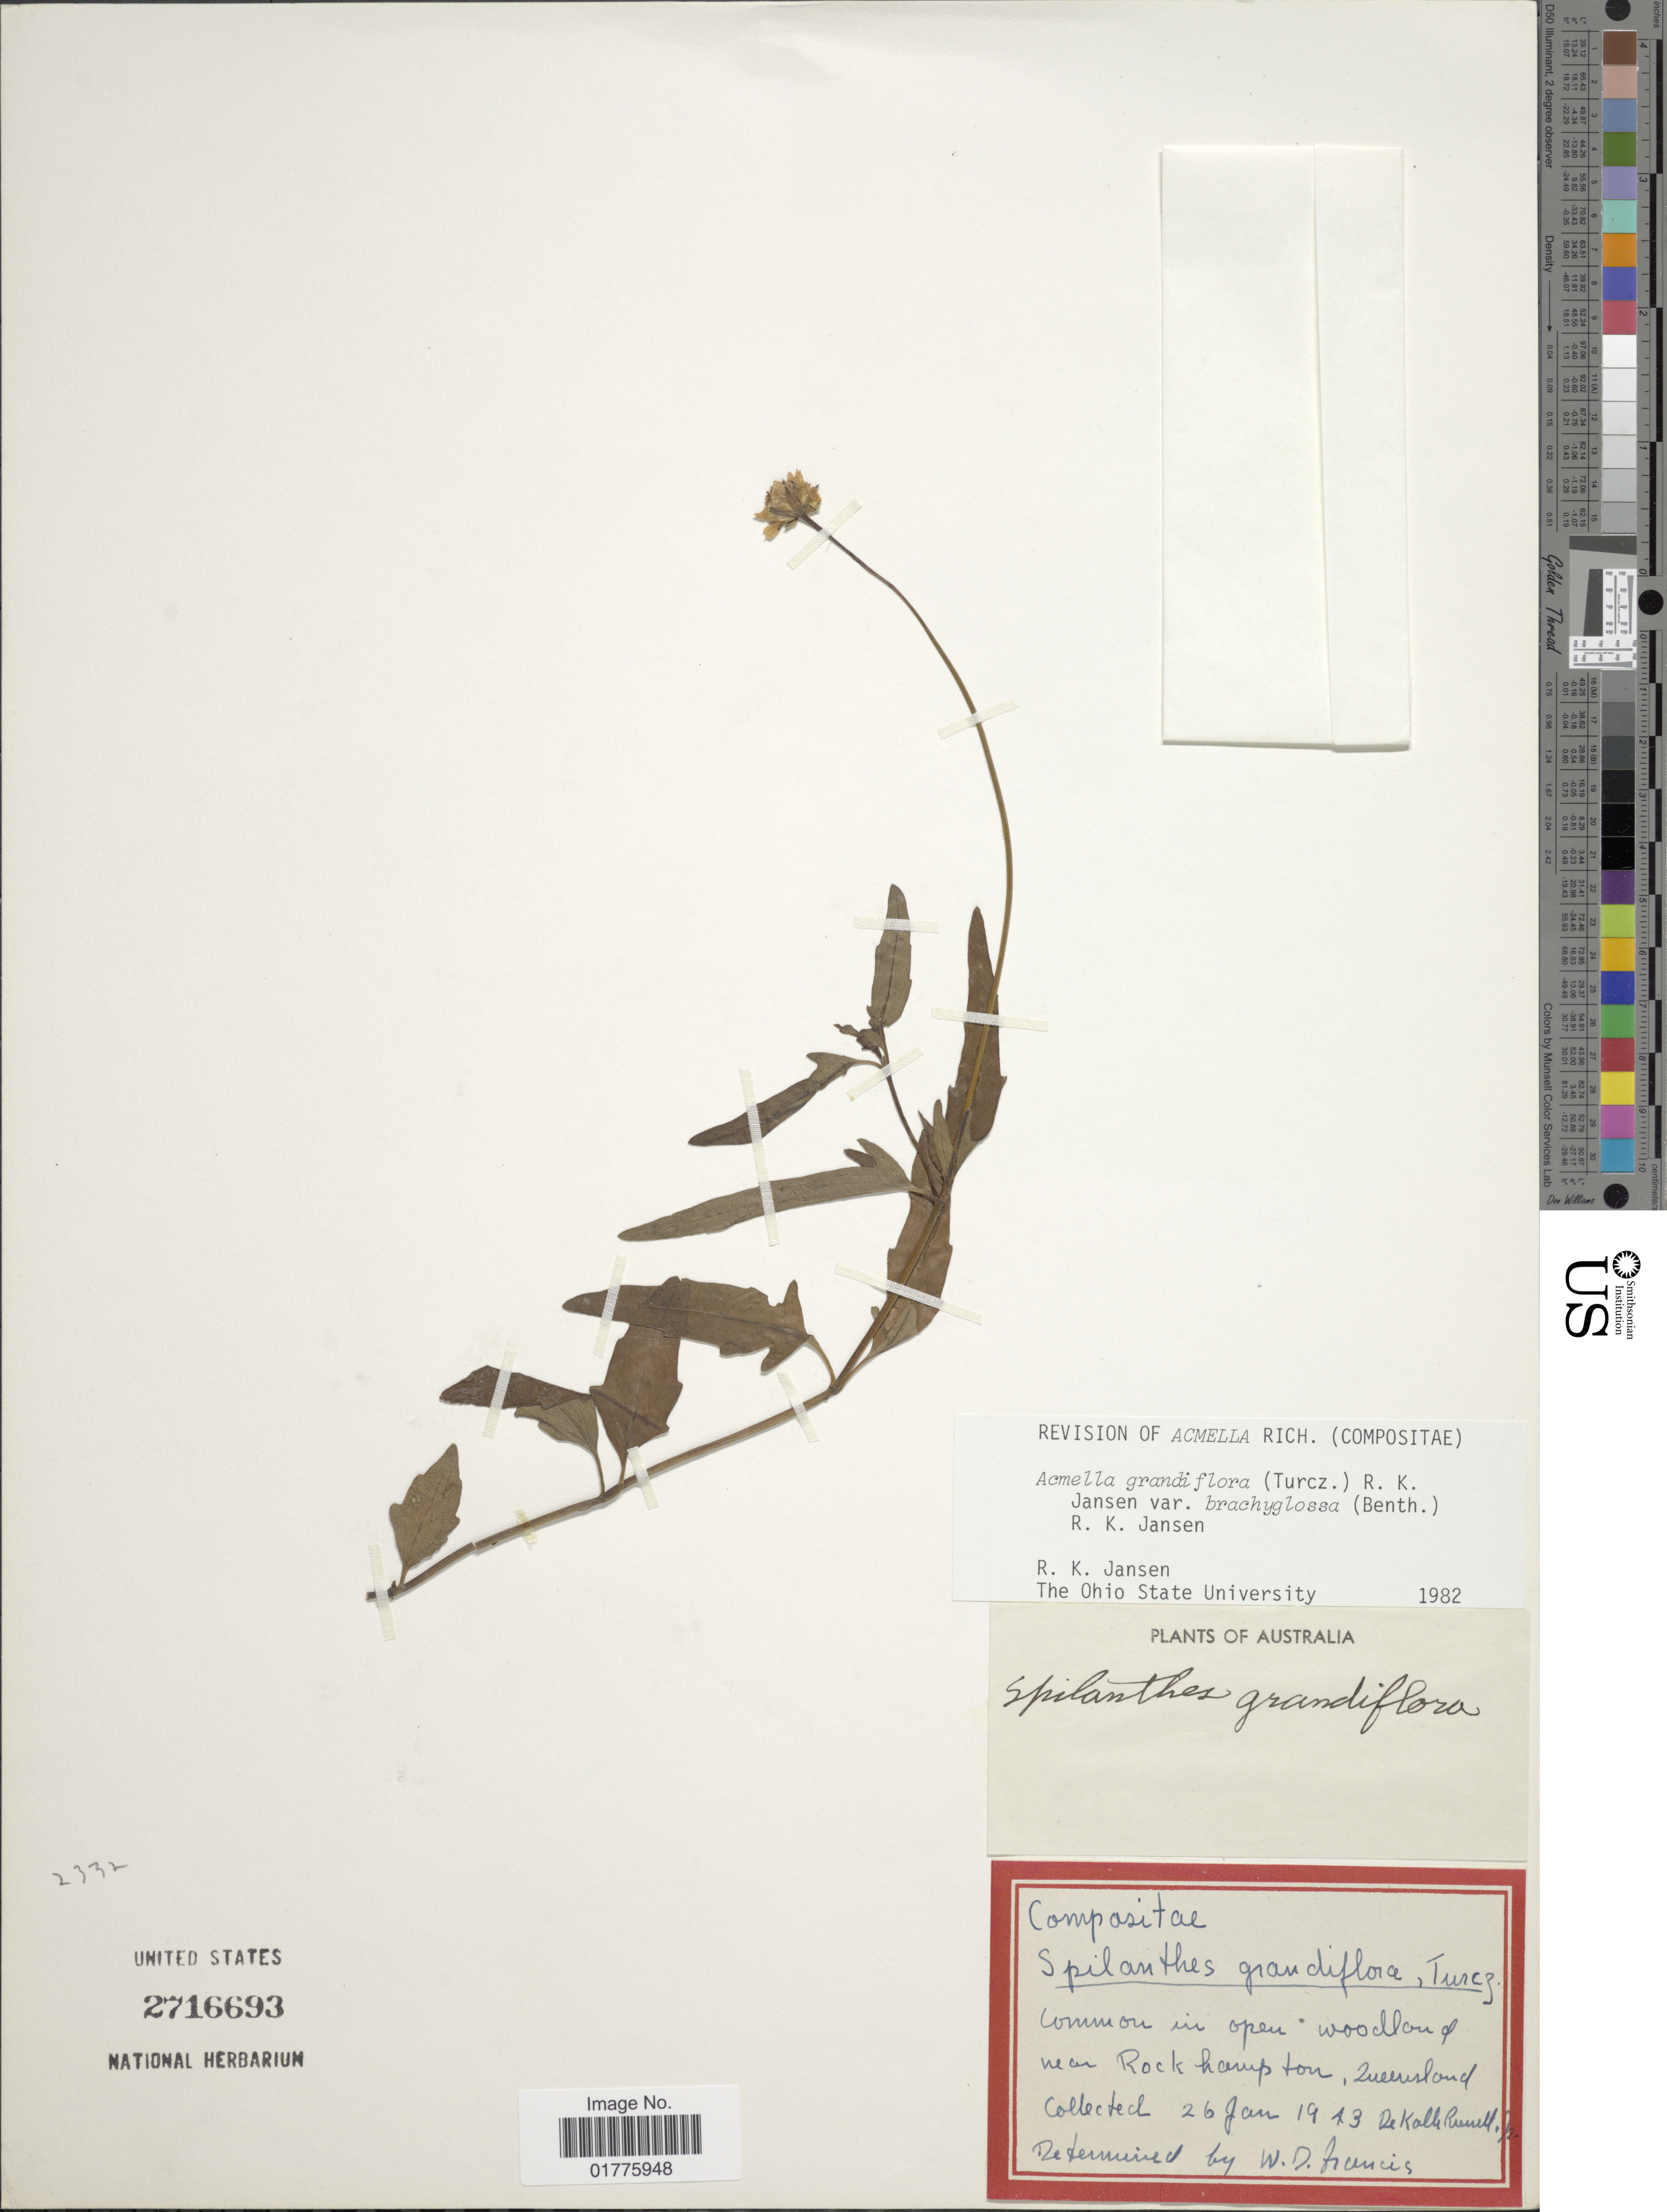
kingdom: Plantae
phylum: Tracheophyta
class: Magnoliopsida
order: Asterales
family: Asteraceae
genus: Acmella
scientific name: Acmella grandiflora var. brachyglossa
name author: (Benth.) R.K. Jansen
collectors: D. K. Russell Jr.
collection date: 1913-01-26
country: Australia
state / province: Queensland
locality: Near Rock hamp ton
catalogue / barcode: US 2716693